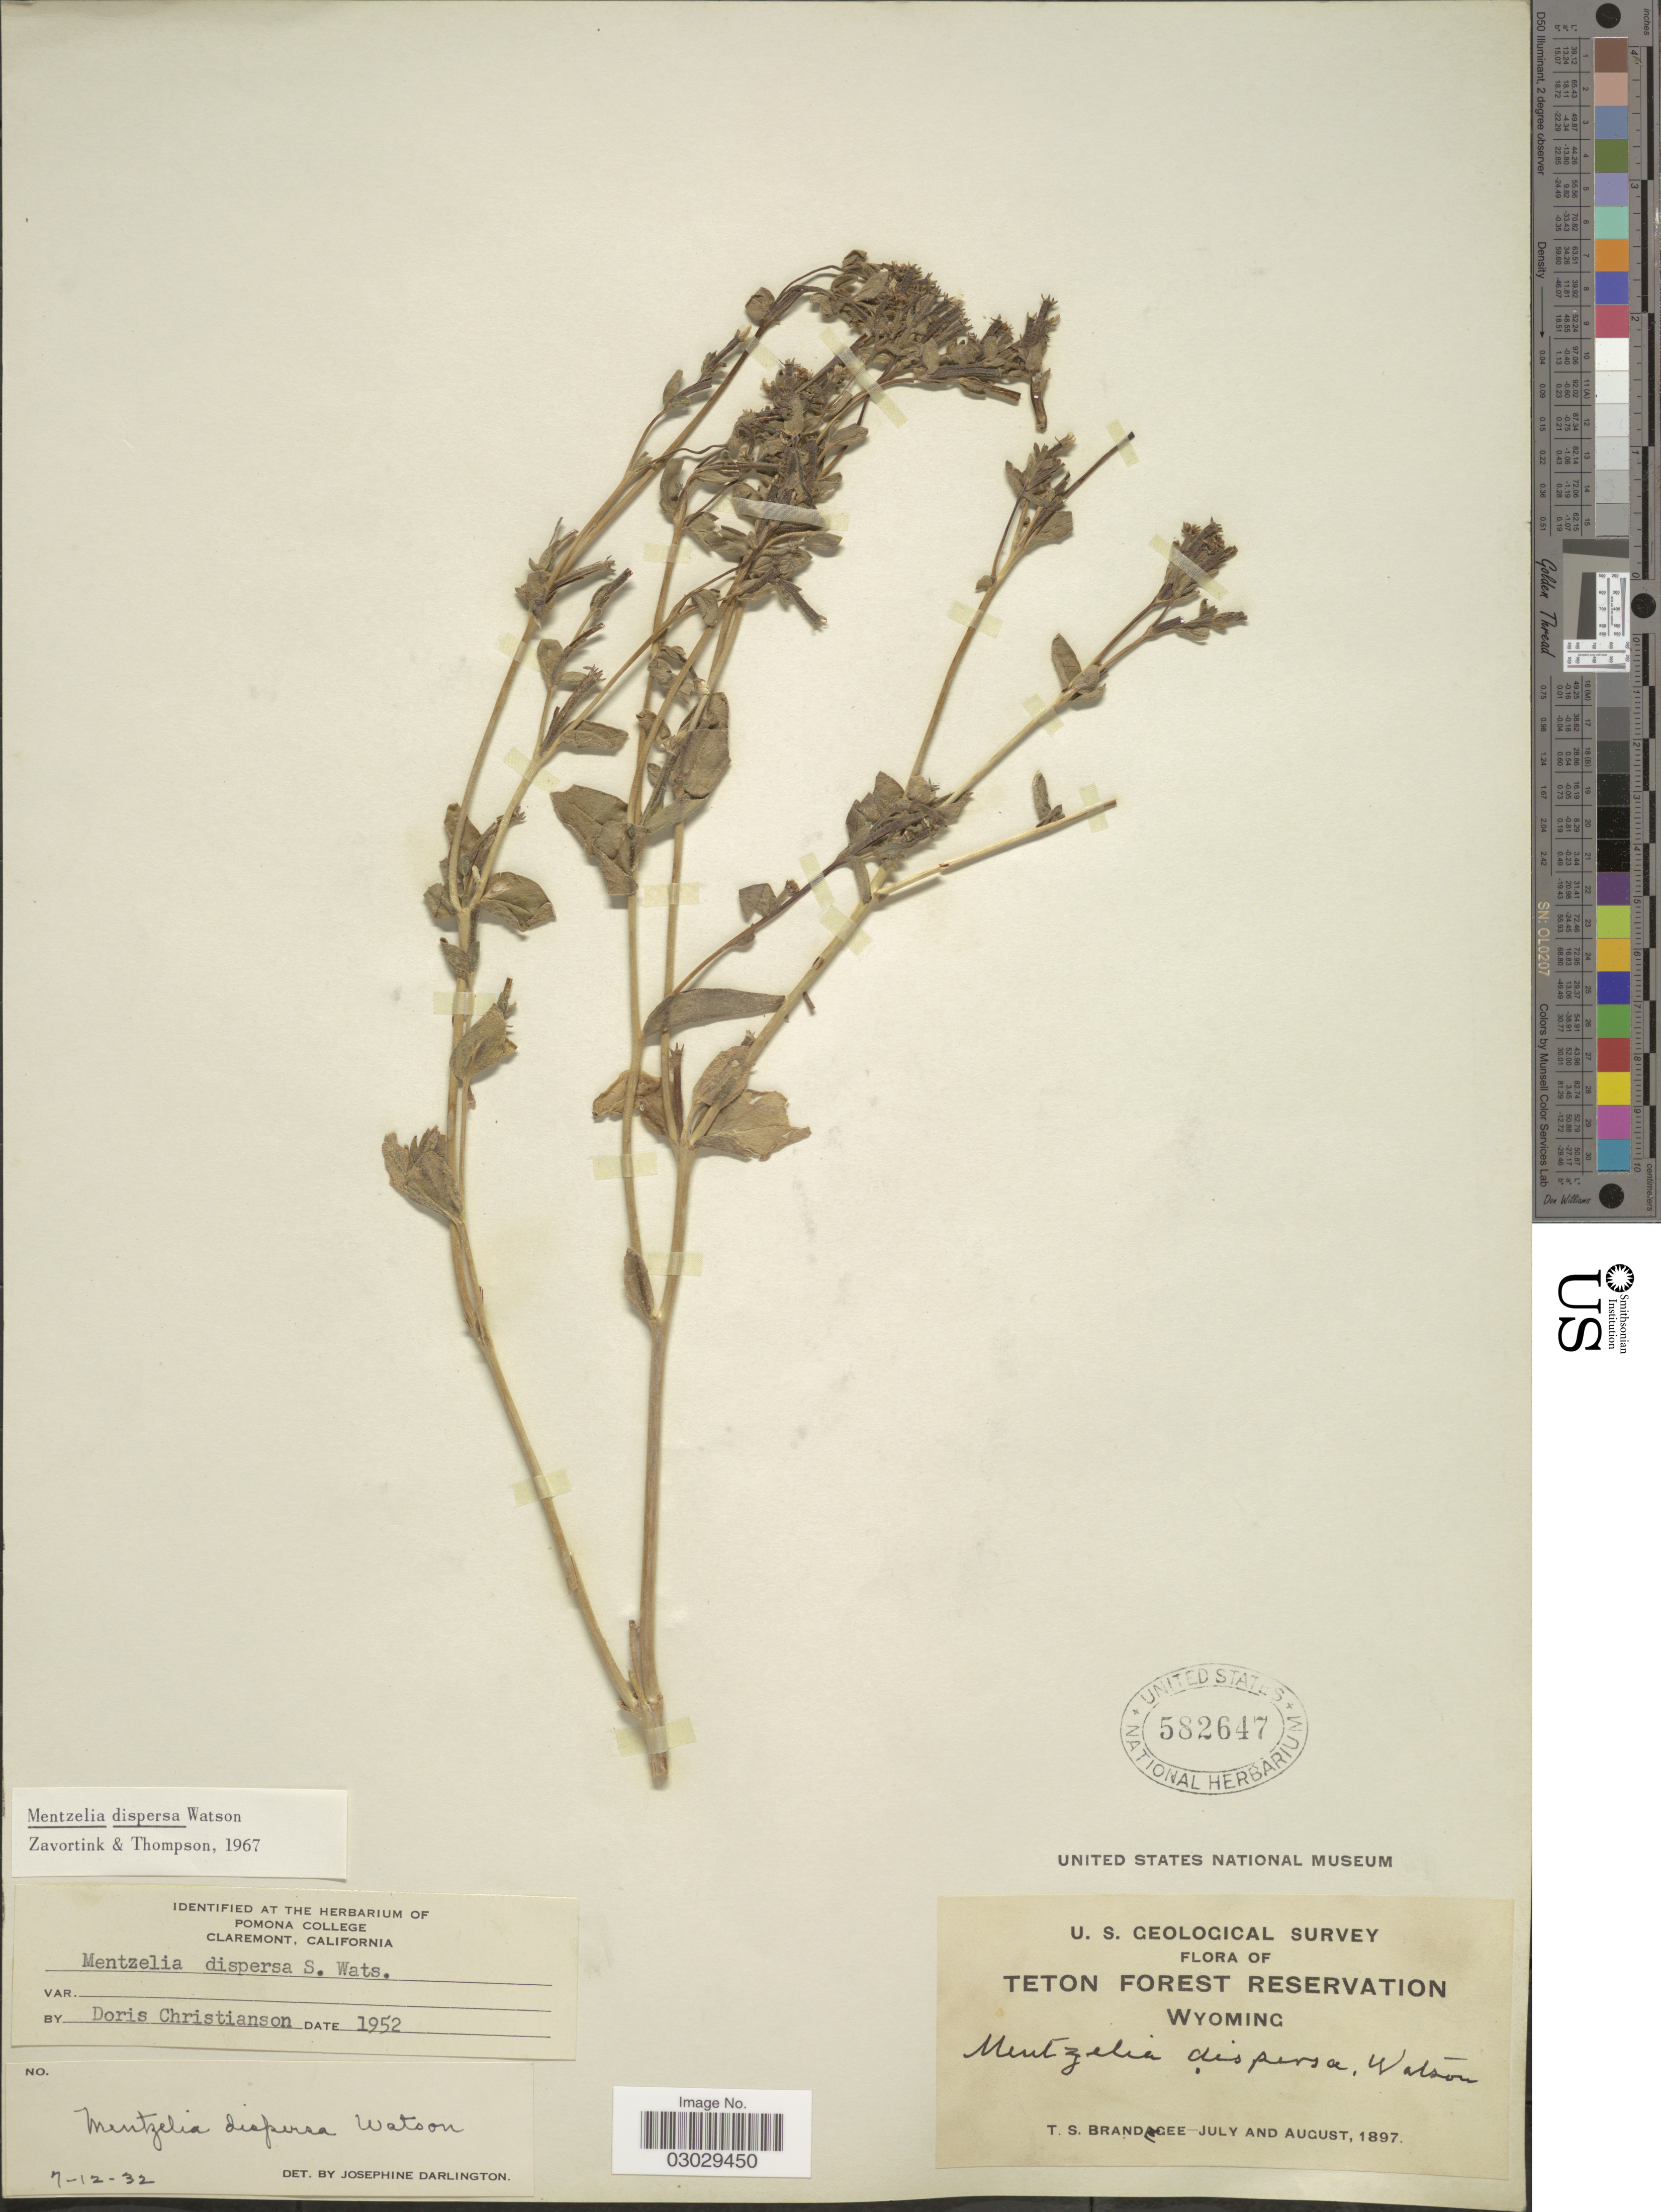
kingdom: Plantae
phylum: Tracheophyta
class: Magnoliopsida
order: Cornales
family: Loasaceae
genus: Mentzelia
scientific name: Mentzelia dispersa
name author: S. Watson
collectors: T. S. Brandegee (herbarium)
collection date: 1897-07/1897-08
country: United States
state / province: Wyoming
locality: Teton Forest Reservation.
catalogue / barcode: US 582647